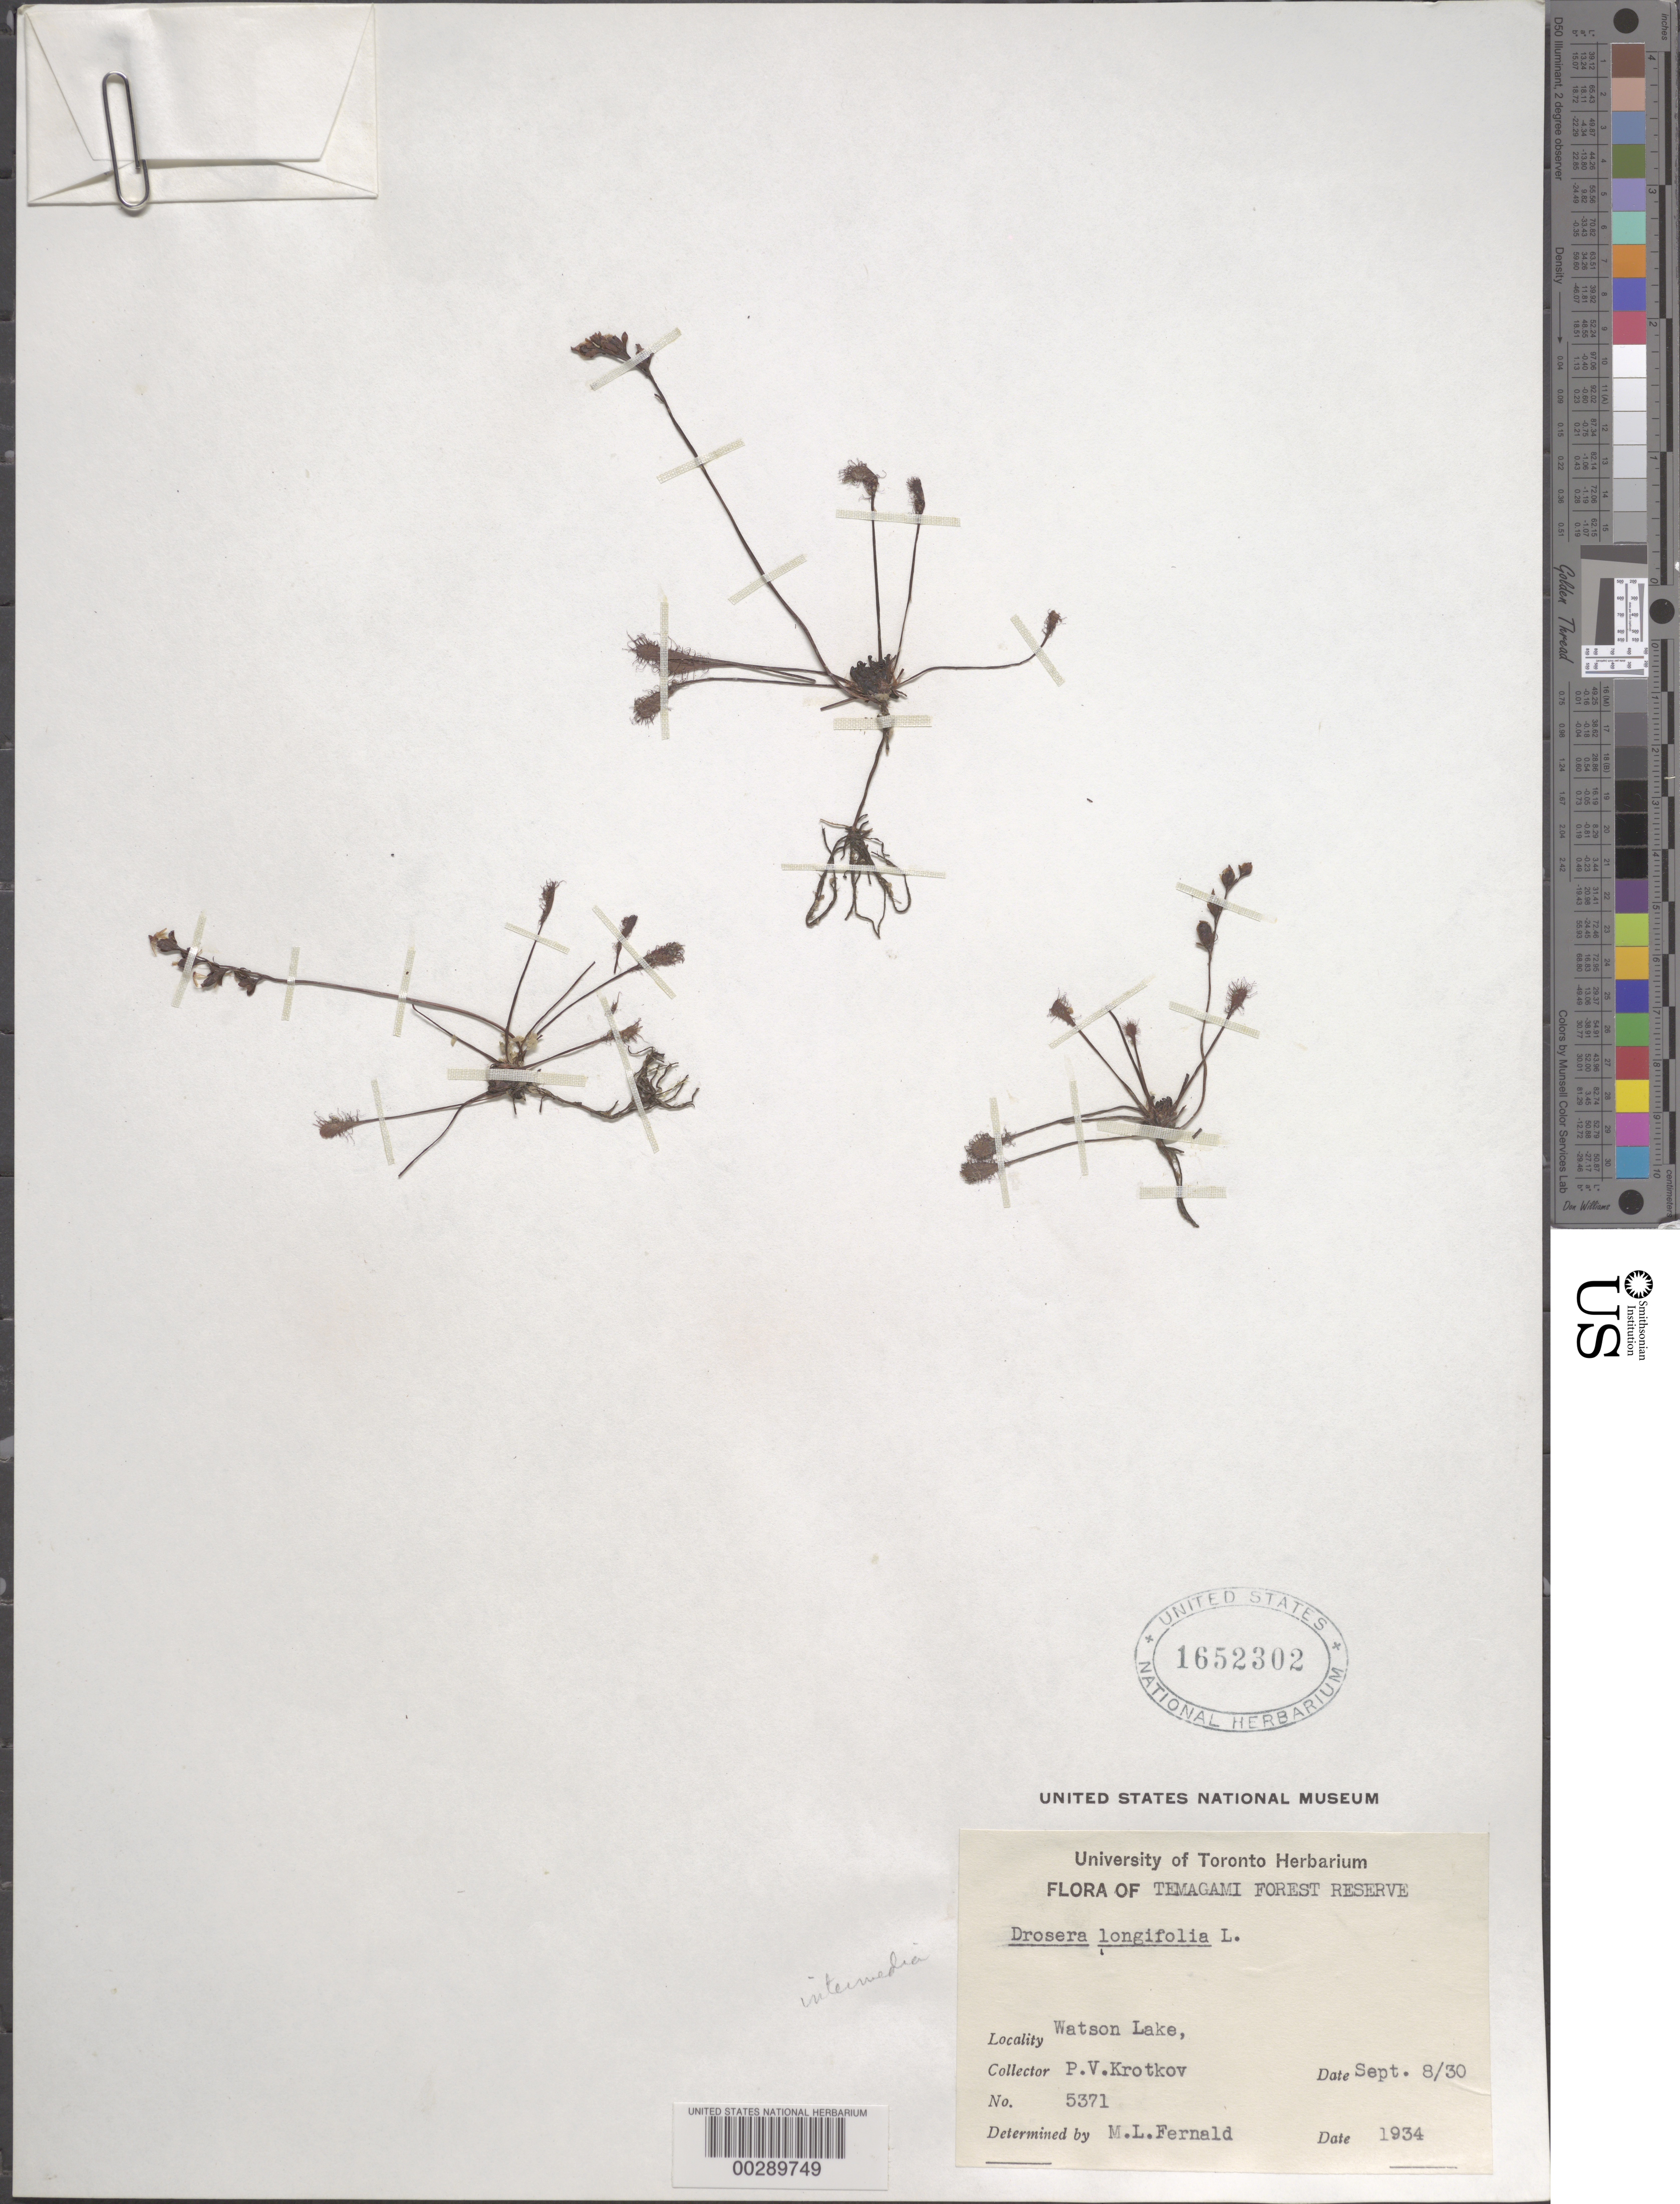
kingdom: Plantae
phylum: Tracheophyta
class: Magnoliopsida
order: Caryophyllales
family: Droseraceae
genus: Drosera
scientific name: Drosera intermedia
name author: Hayne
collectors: P. V. Krotkov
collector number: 5371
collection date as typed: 08 Sep 1930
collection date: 1930-09-08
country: Canada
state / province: Ontario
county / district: Nipissing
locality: Temagami forest reserve, watson lake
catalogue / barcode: US 1652302